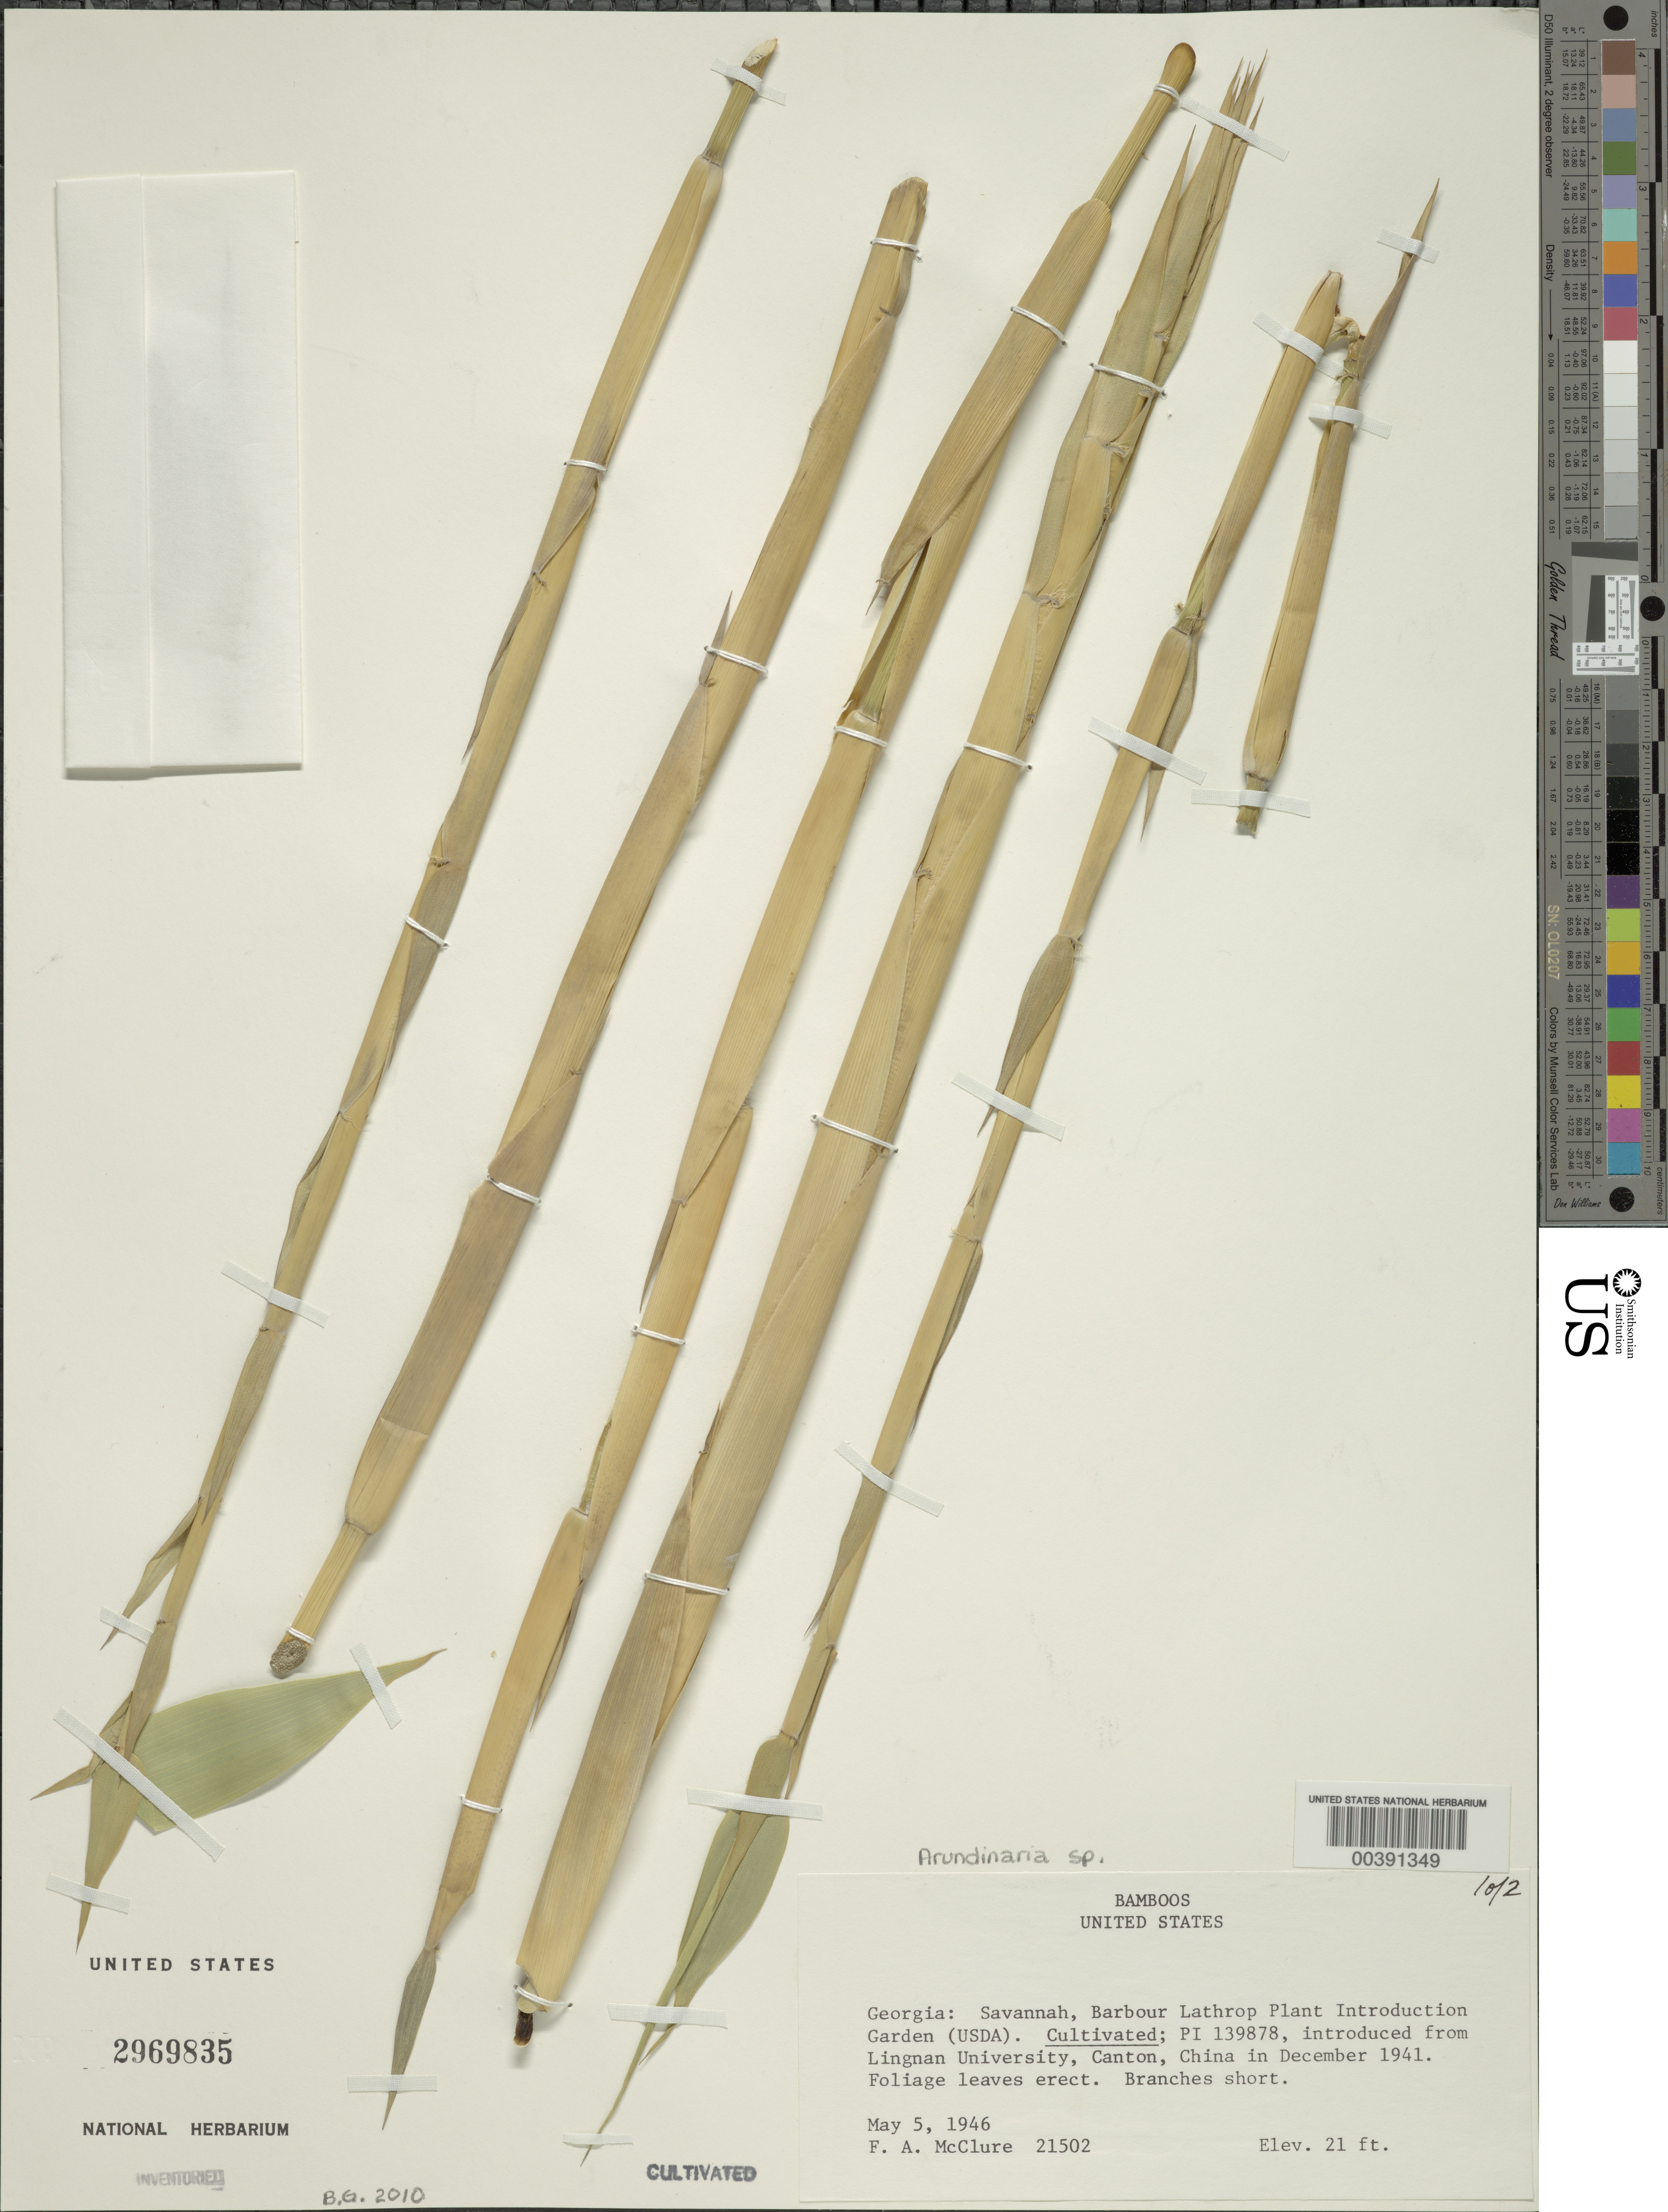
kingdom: Plantae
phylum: Tracheophyta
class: Liliopsida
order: Poales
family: Poaceae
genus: Arundinaria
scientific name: Arundinaria sp.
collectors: F. A. McClure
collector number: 21502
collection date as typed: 05 May 1946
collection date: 1946-05-05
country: United States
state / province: Georgia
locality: Savannah, barbour lathrop pi garden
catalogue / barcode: US 2969835